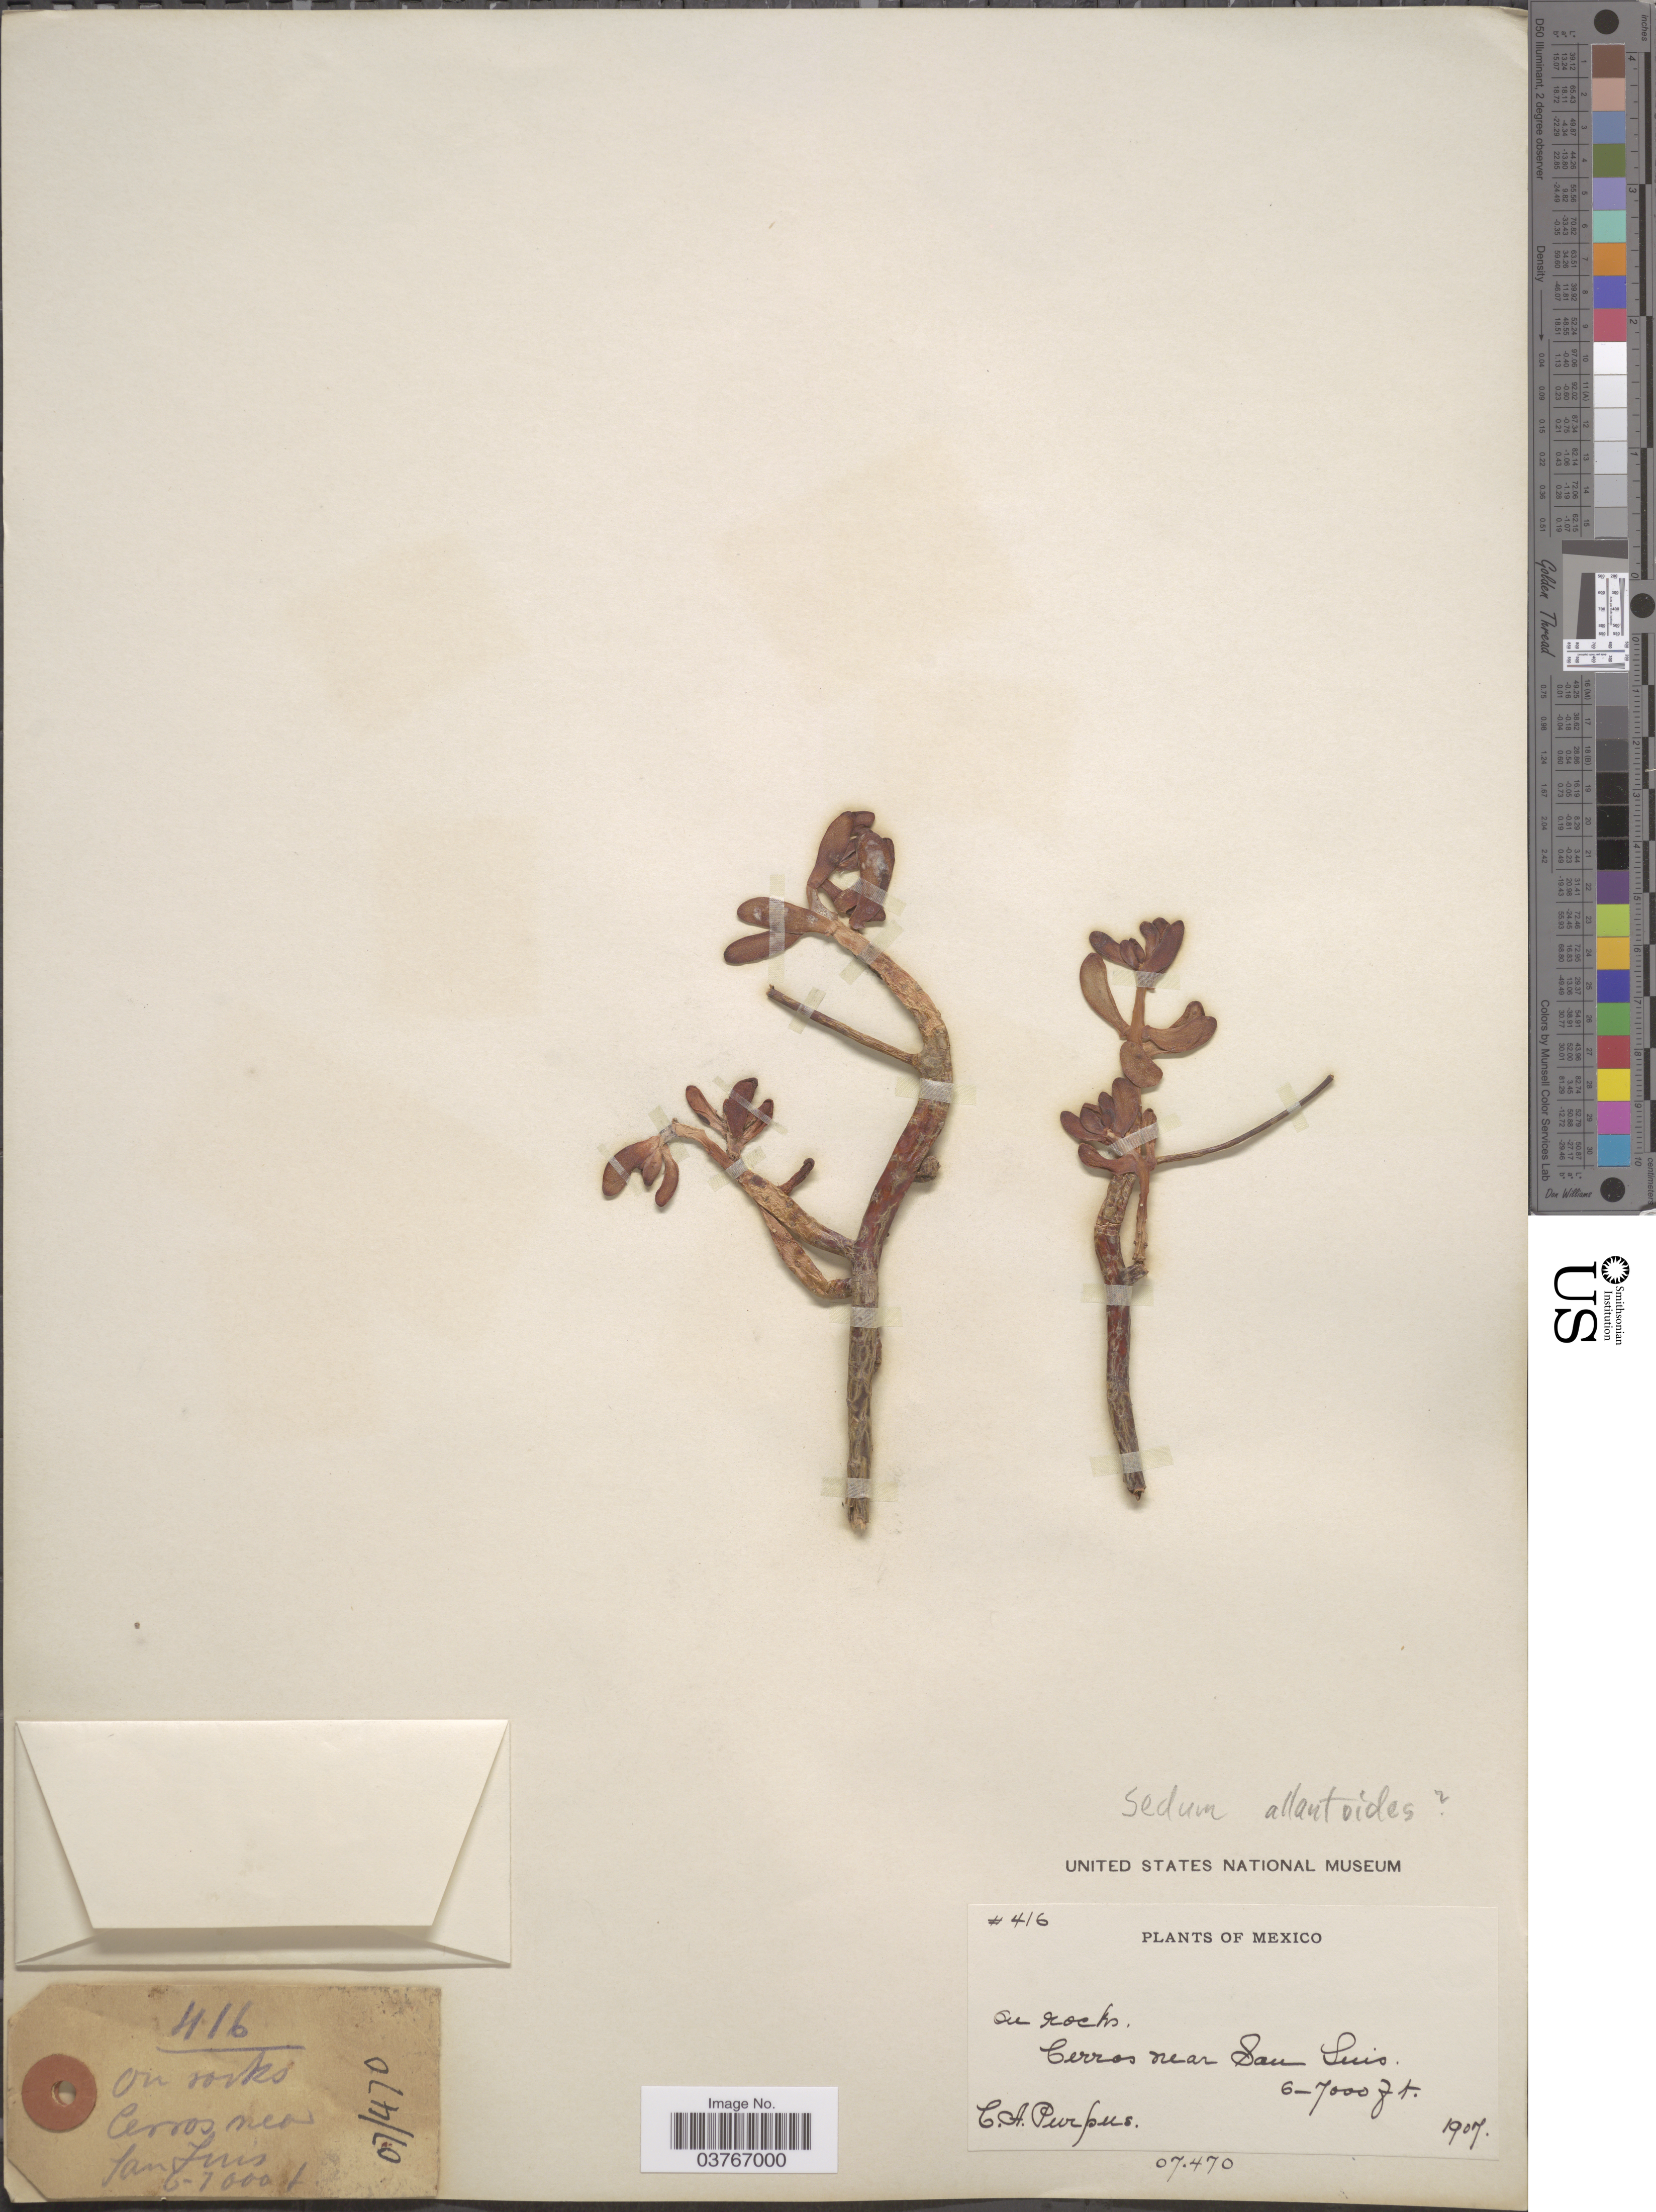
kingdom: Plantae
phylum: Tracheophyta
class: Magnoliopsida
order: Saxifragales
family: Crassulaceae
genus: Sedum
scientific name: Sedum allantoides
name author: Rose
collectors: C. A. Purpus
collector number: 416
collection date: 1907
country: Mexico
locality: On rocks, Cerros near San Luis.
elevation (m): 1829